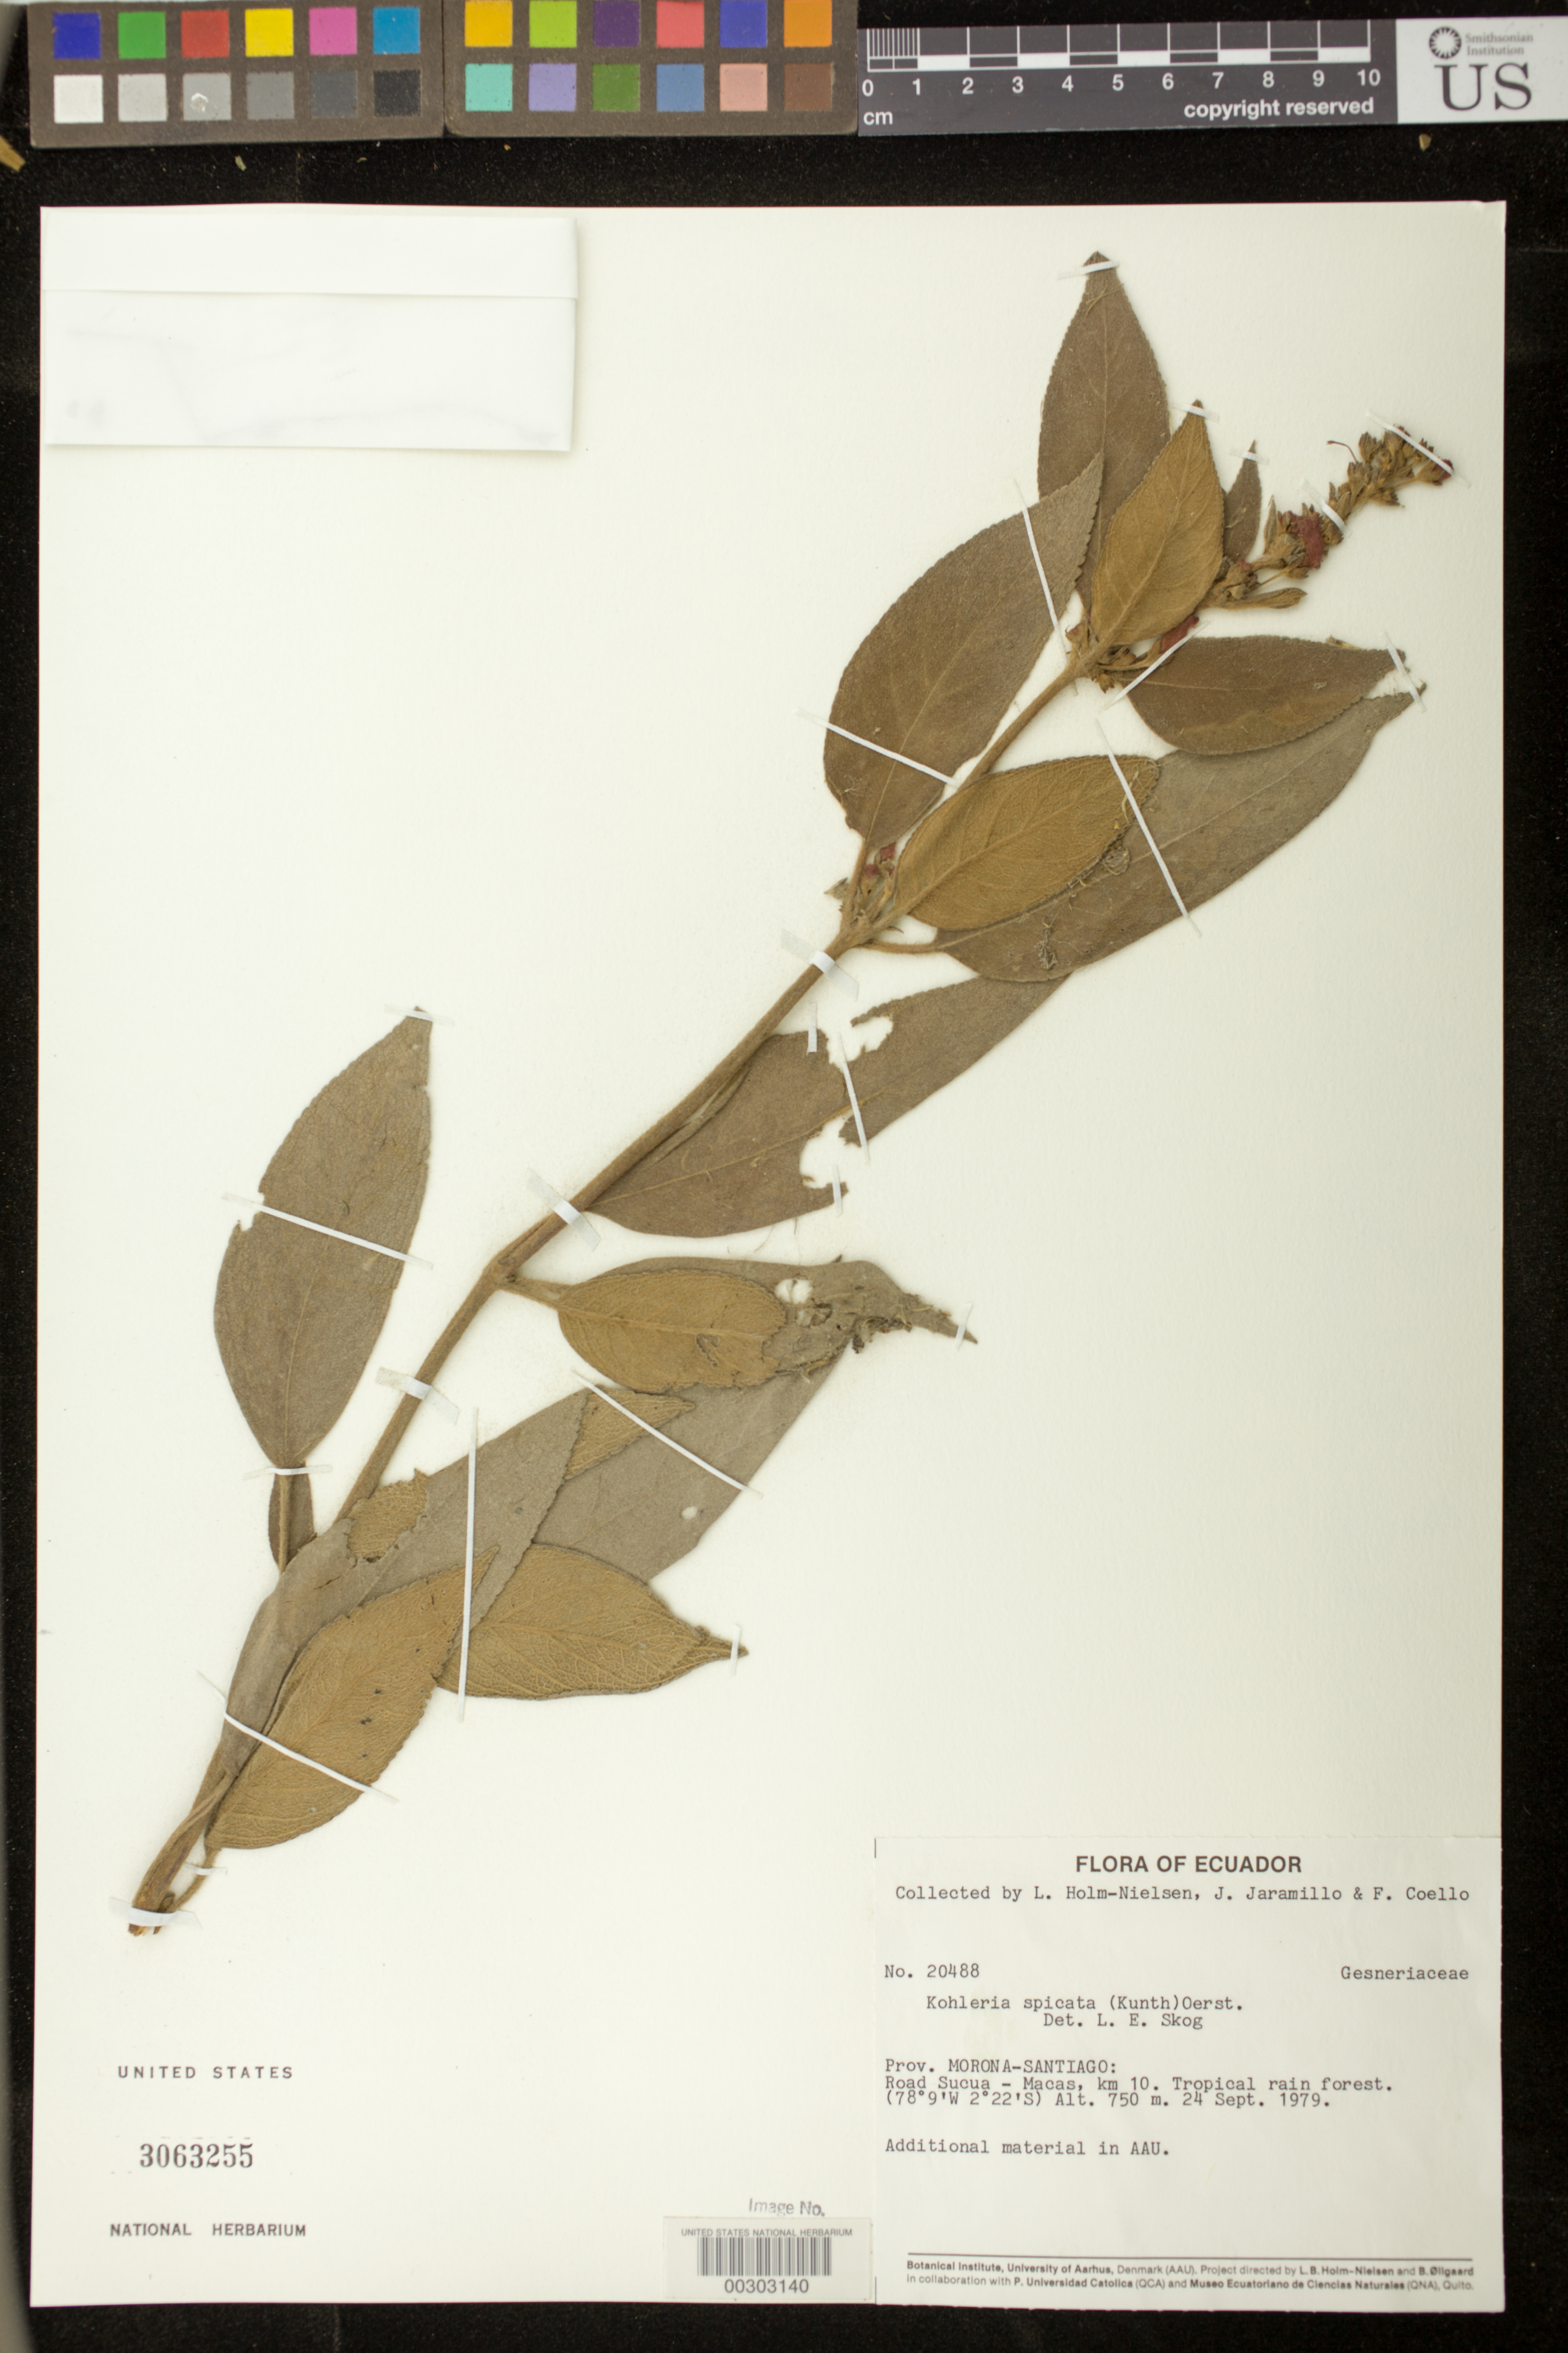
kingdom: Plantae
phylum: Tracheophyta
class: Magnoliopsida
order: Lamiales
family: Gesneriaceae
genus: Kohleria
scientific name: Kohleria spicata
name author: (Kunth) Oerst.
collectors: L. B. Holm-Nielsen, J. L. Jaramillo & F. Coello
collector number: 20488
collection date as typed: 24 Sep 1979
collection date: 1979-09-24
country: Ecuador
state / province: Morona-Santiago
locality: Road Sucua - Macas, km 10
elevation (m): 750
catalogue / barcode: US 3063255